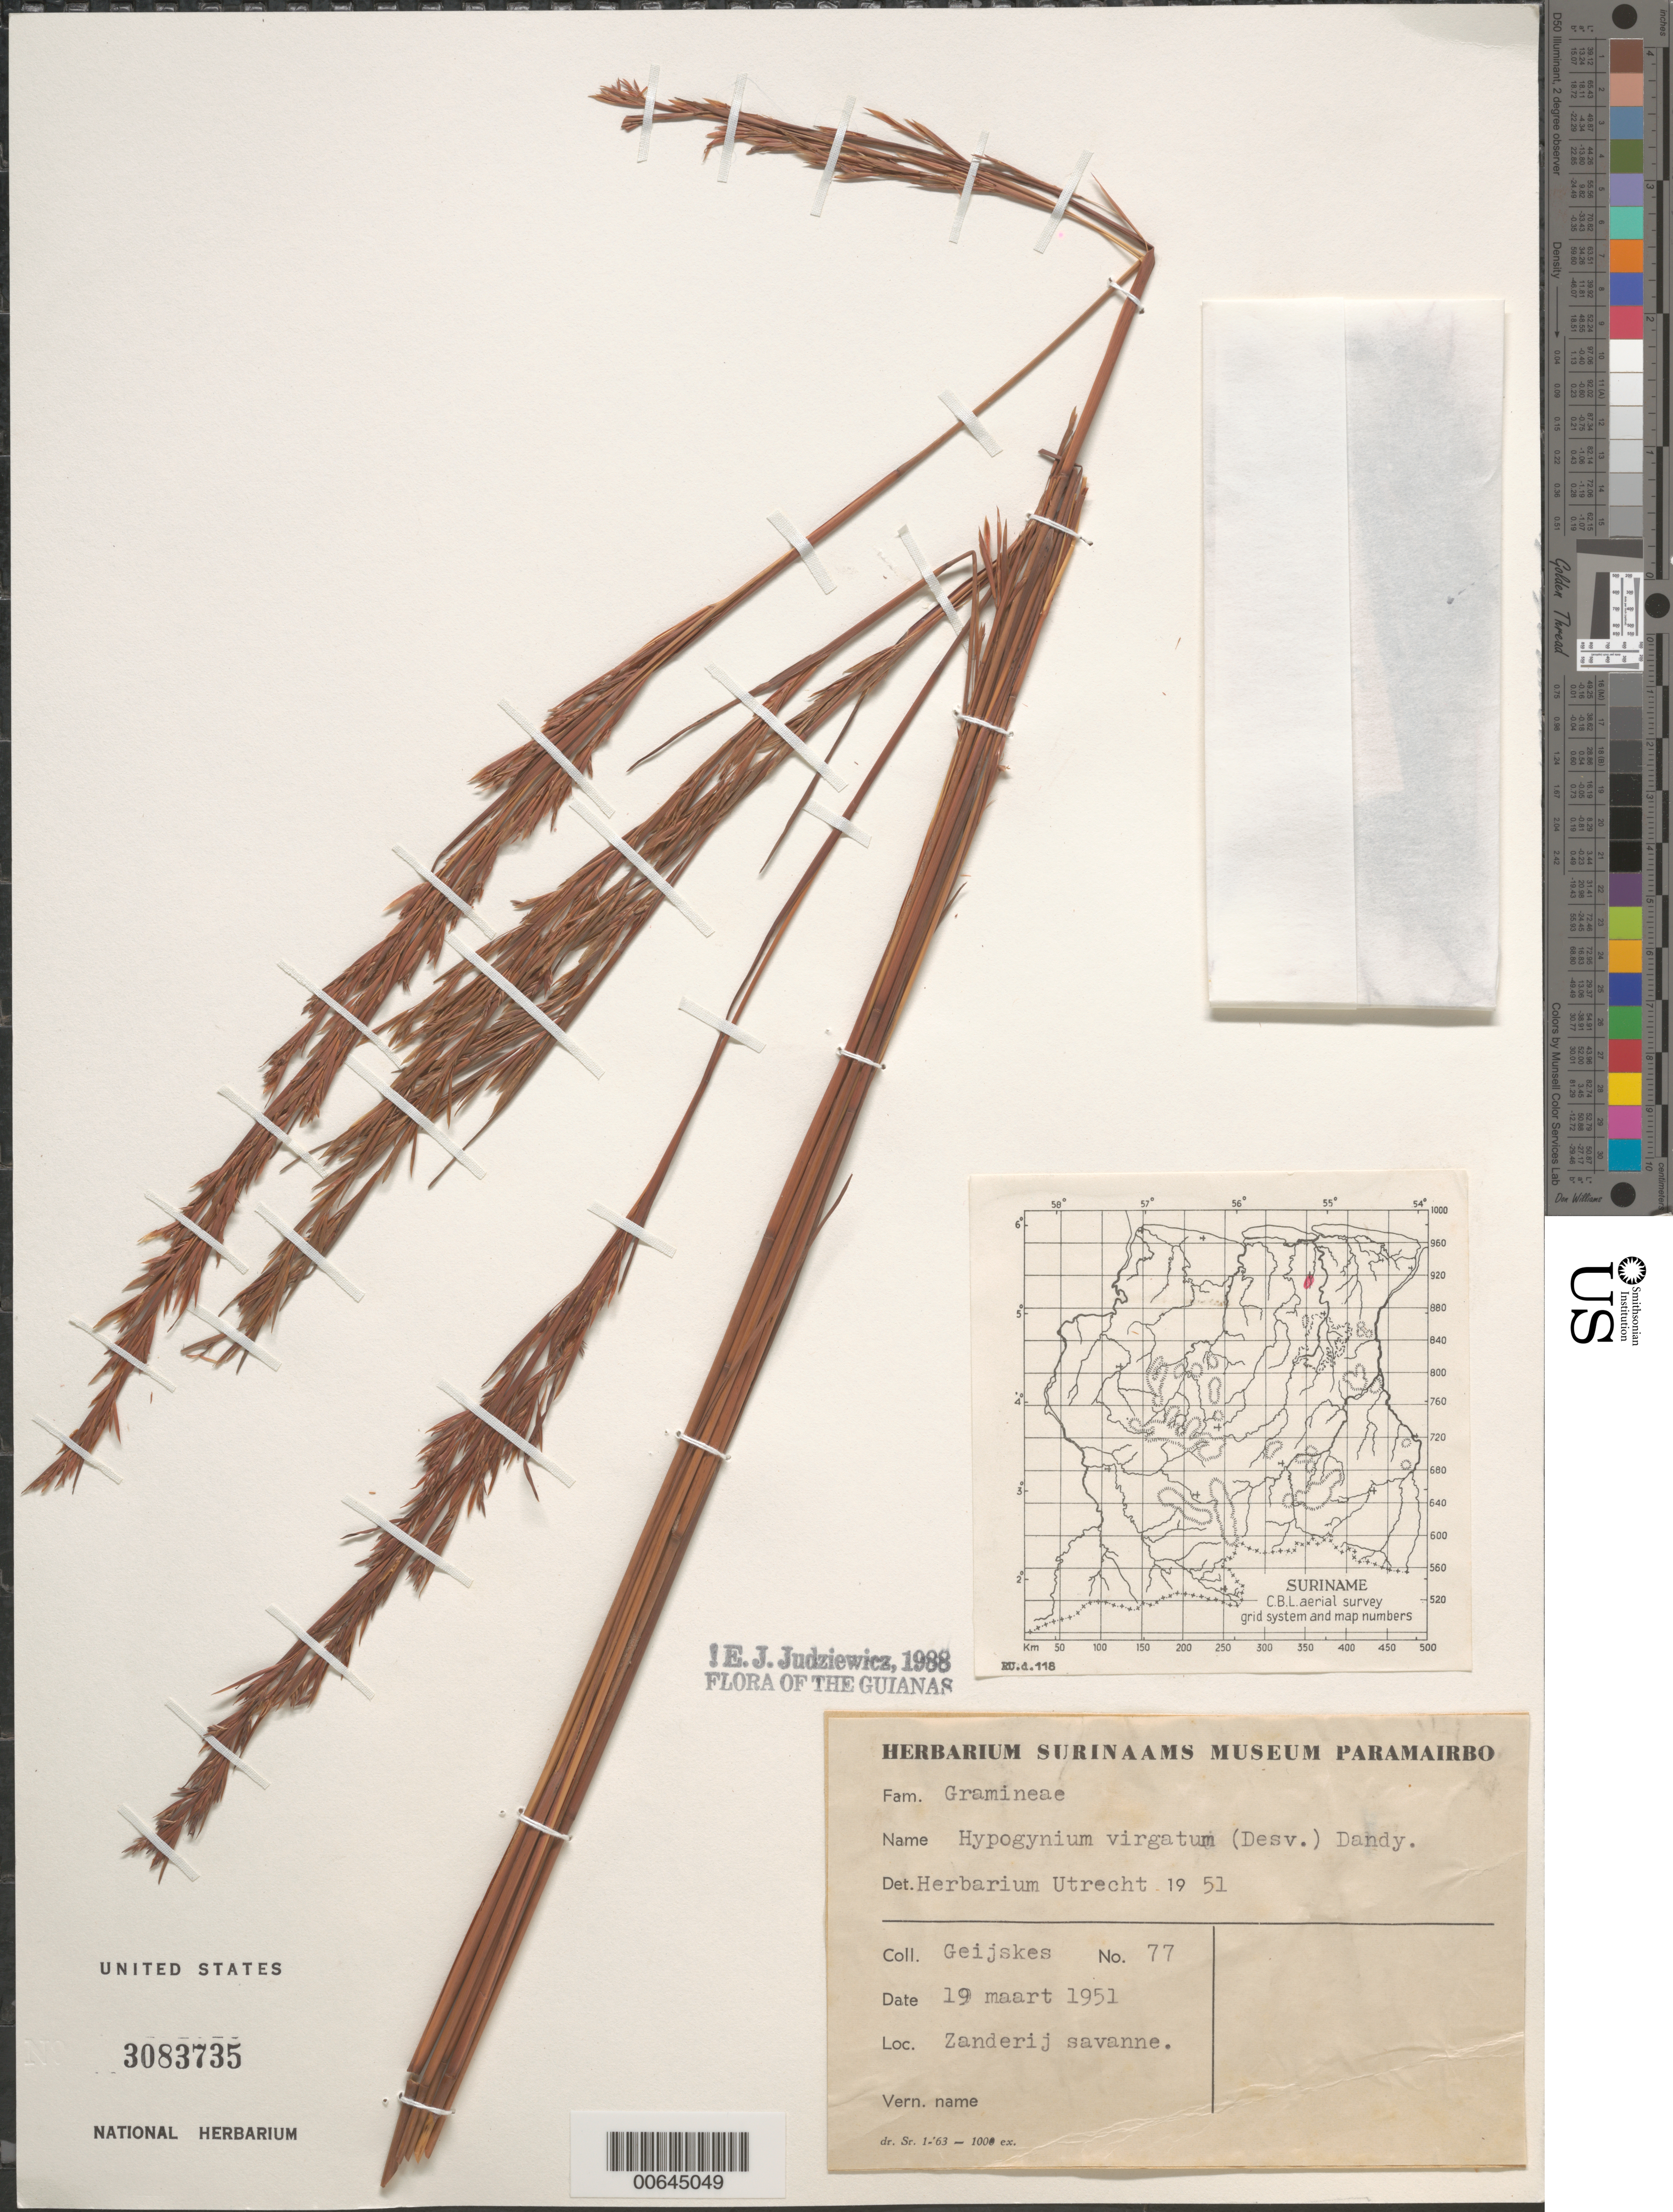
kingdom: Plantae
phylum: Tracheophyta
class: Liliopsida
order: Poales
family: Poaceae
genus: Andropogon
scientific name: Andropogon virgatus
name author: Desv. ex Ham.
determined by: Judziewicz, E. J.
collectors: D. Geijskes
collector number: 77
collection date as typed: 19-Mar-51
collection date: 1951-03-19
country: Suriname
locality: Zanderij Savanna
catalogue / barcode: US 3083735